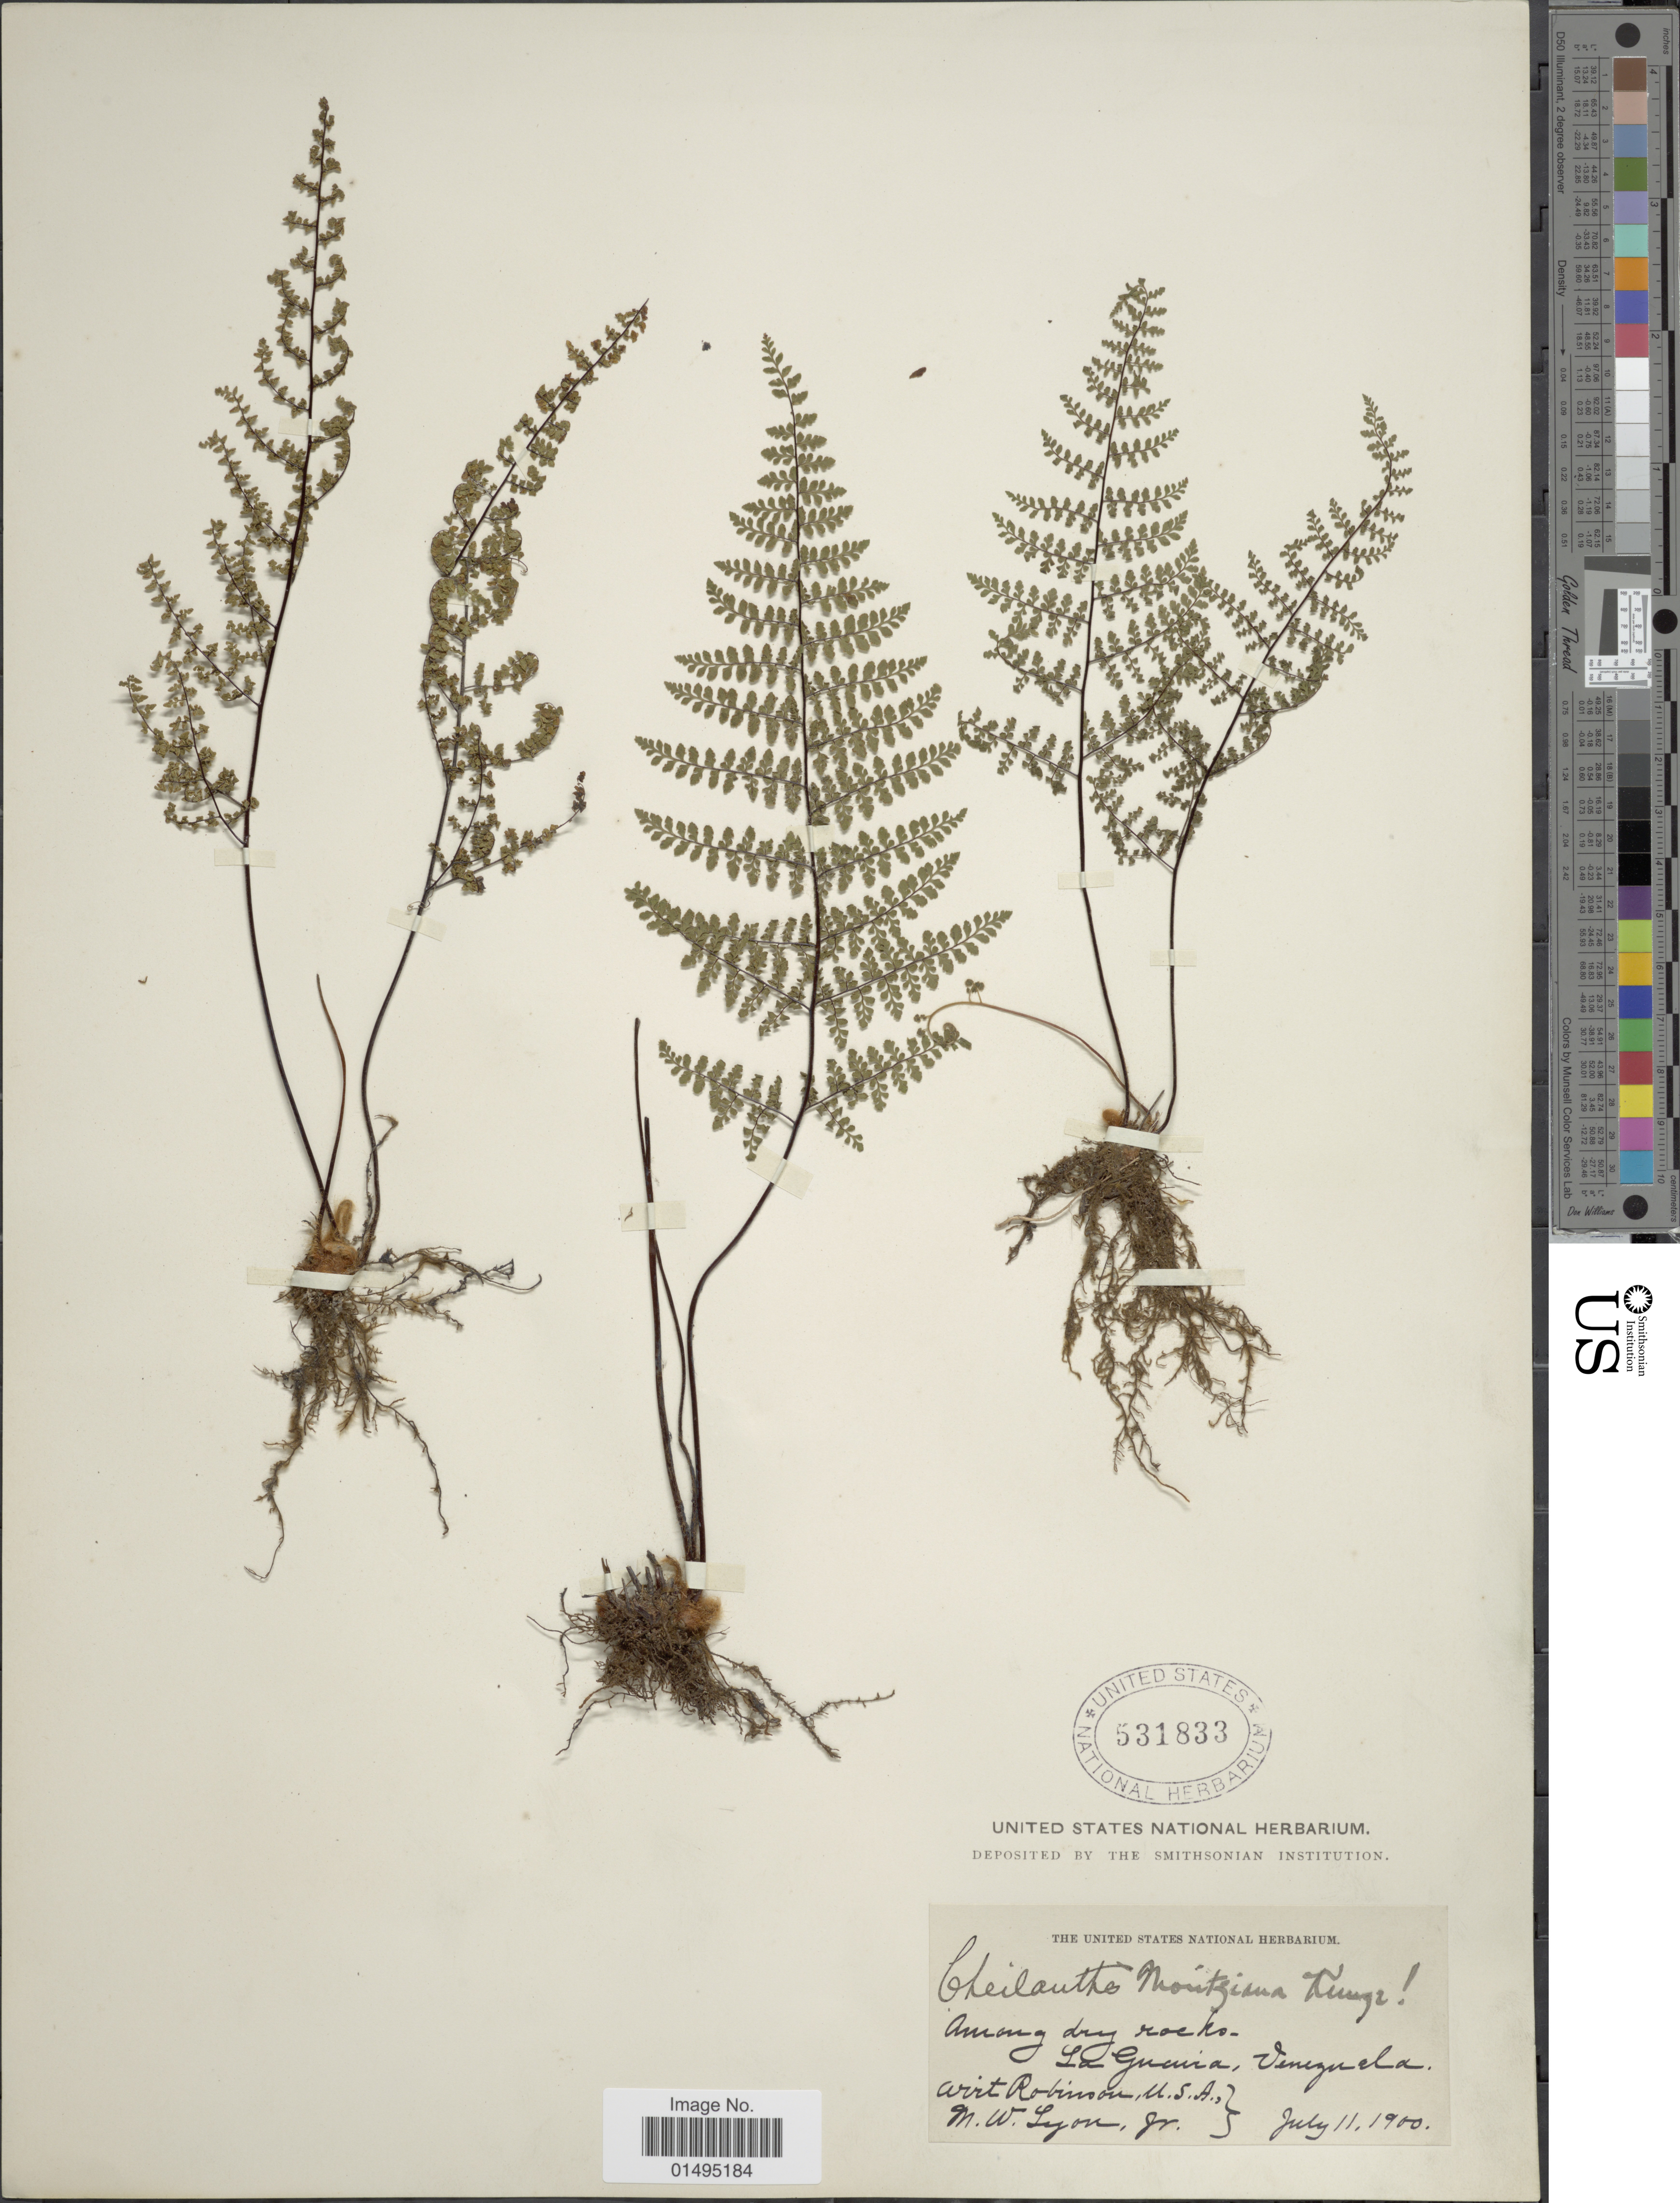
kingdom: Plantae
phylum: Tracheophyta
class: Polypodiopsida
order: Polypodiales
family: Pteridaceae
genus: Myriopteris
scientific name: Myriopteris microphylla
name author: (Sw.) Grusz & Windham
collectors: M. Lyon Jr. & A. Robinson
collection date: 1900-07-11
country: Venezuela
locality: La Guaira, Venezuela. Among dry rocks.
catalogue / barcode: US 531833